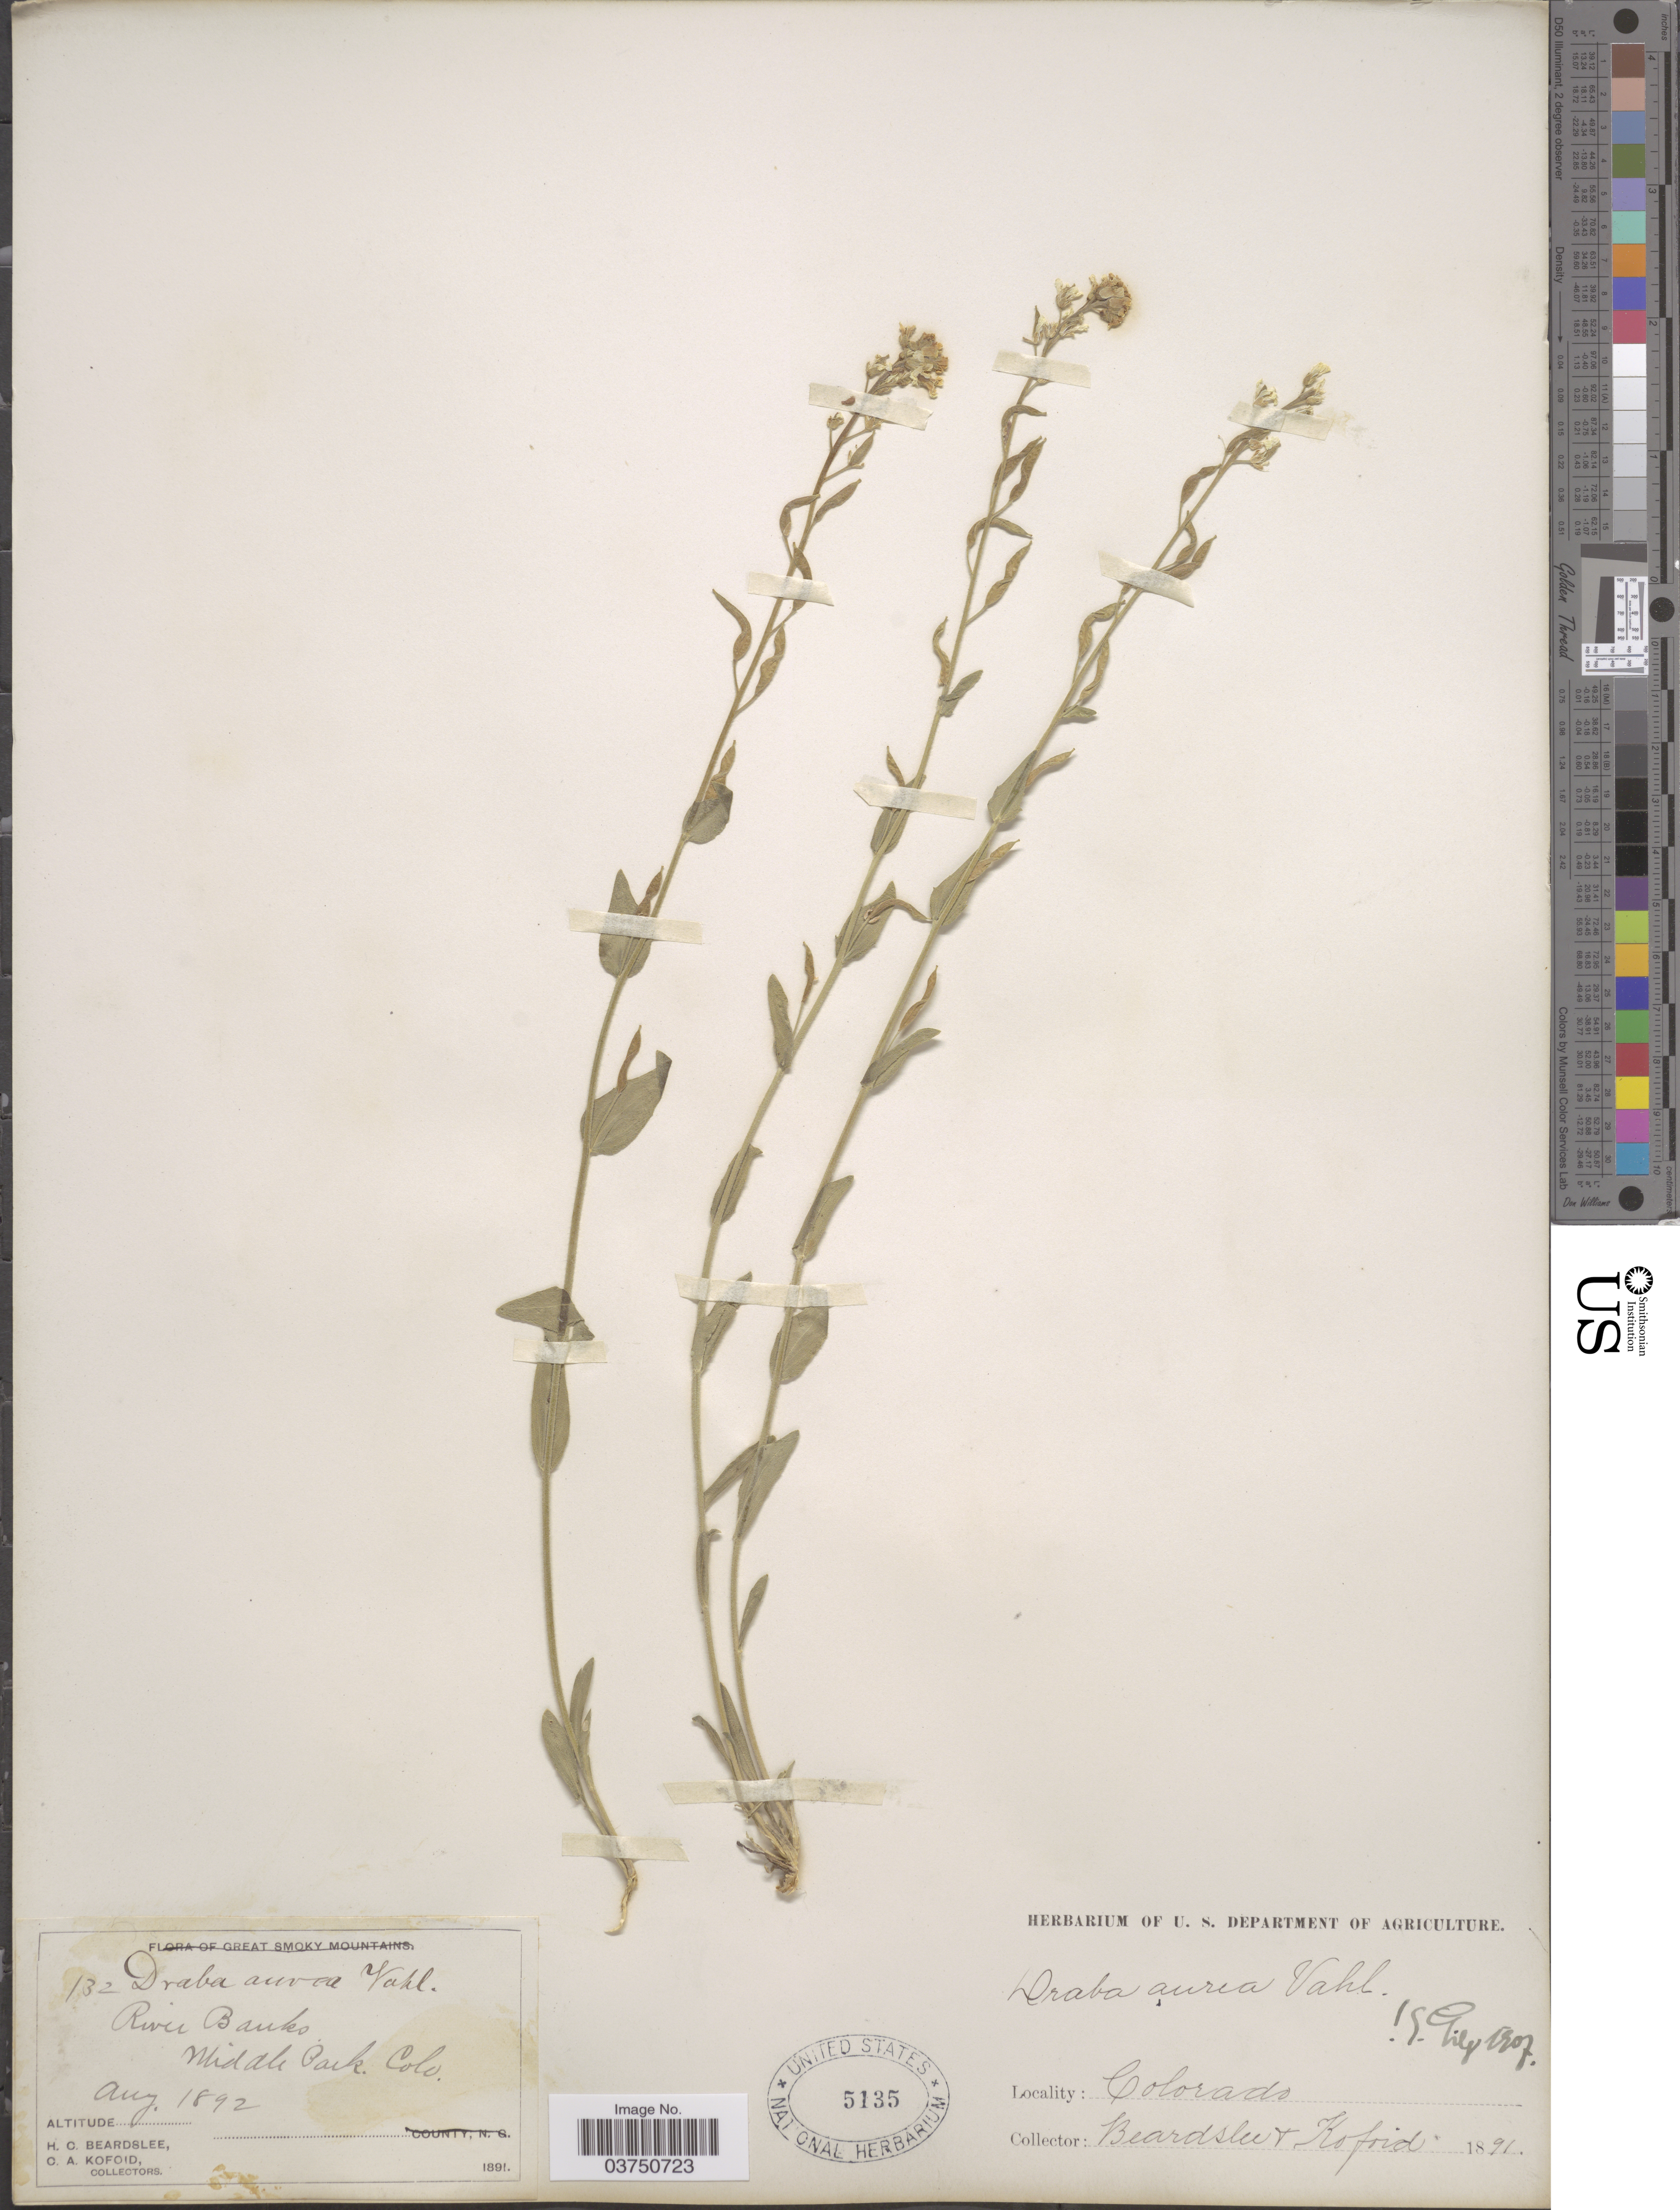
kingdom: Plantae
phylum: Tracheophyta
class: Magnoliopsida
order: Brassicales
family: Brassicaceae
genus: Draba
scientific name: Draba aurea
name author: Vahl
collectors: H. Beardslee & C. Kofoid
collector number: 132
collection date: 1891-08/1892-08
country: United States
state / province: Colorado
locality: River Banks. Middle Park.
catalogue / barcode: US 5135